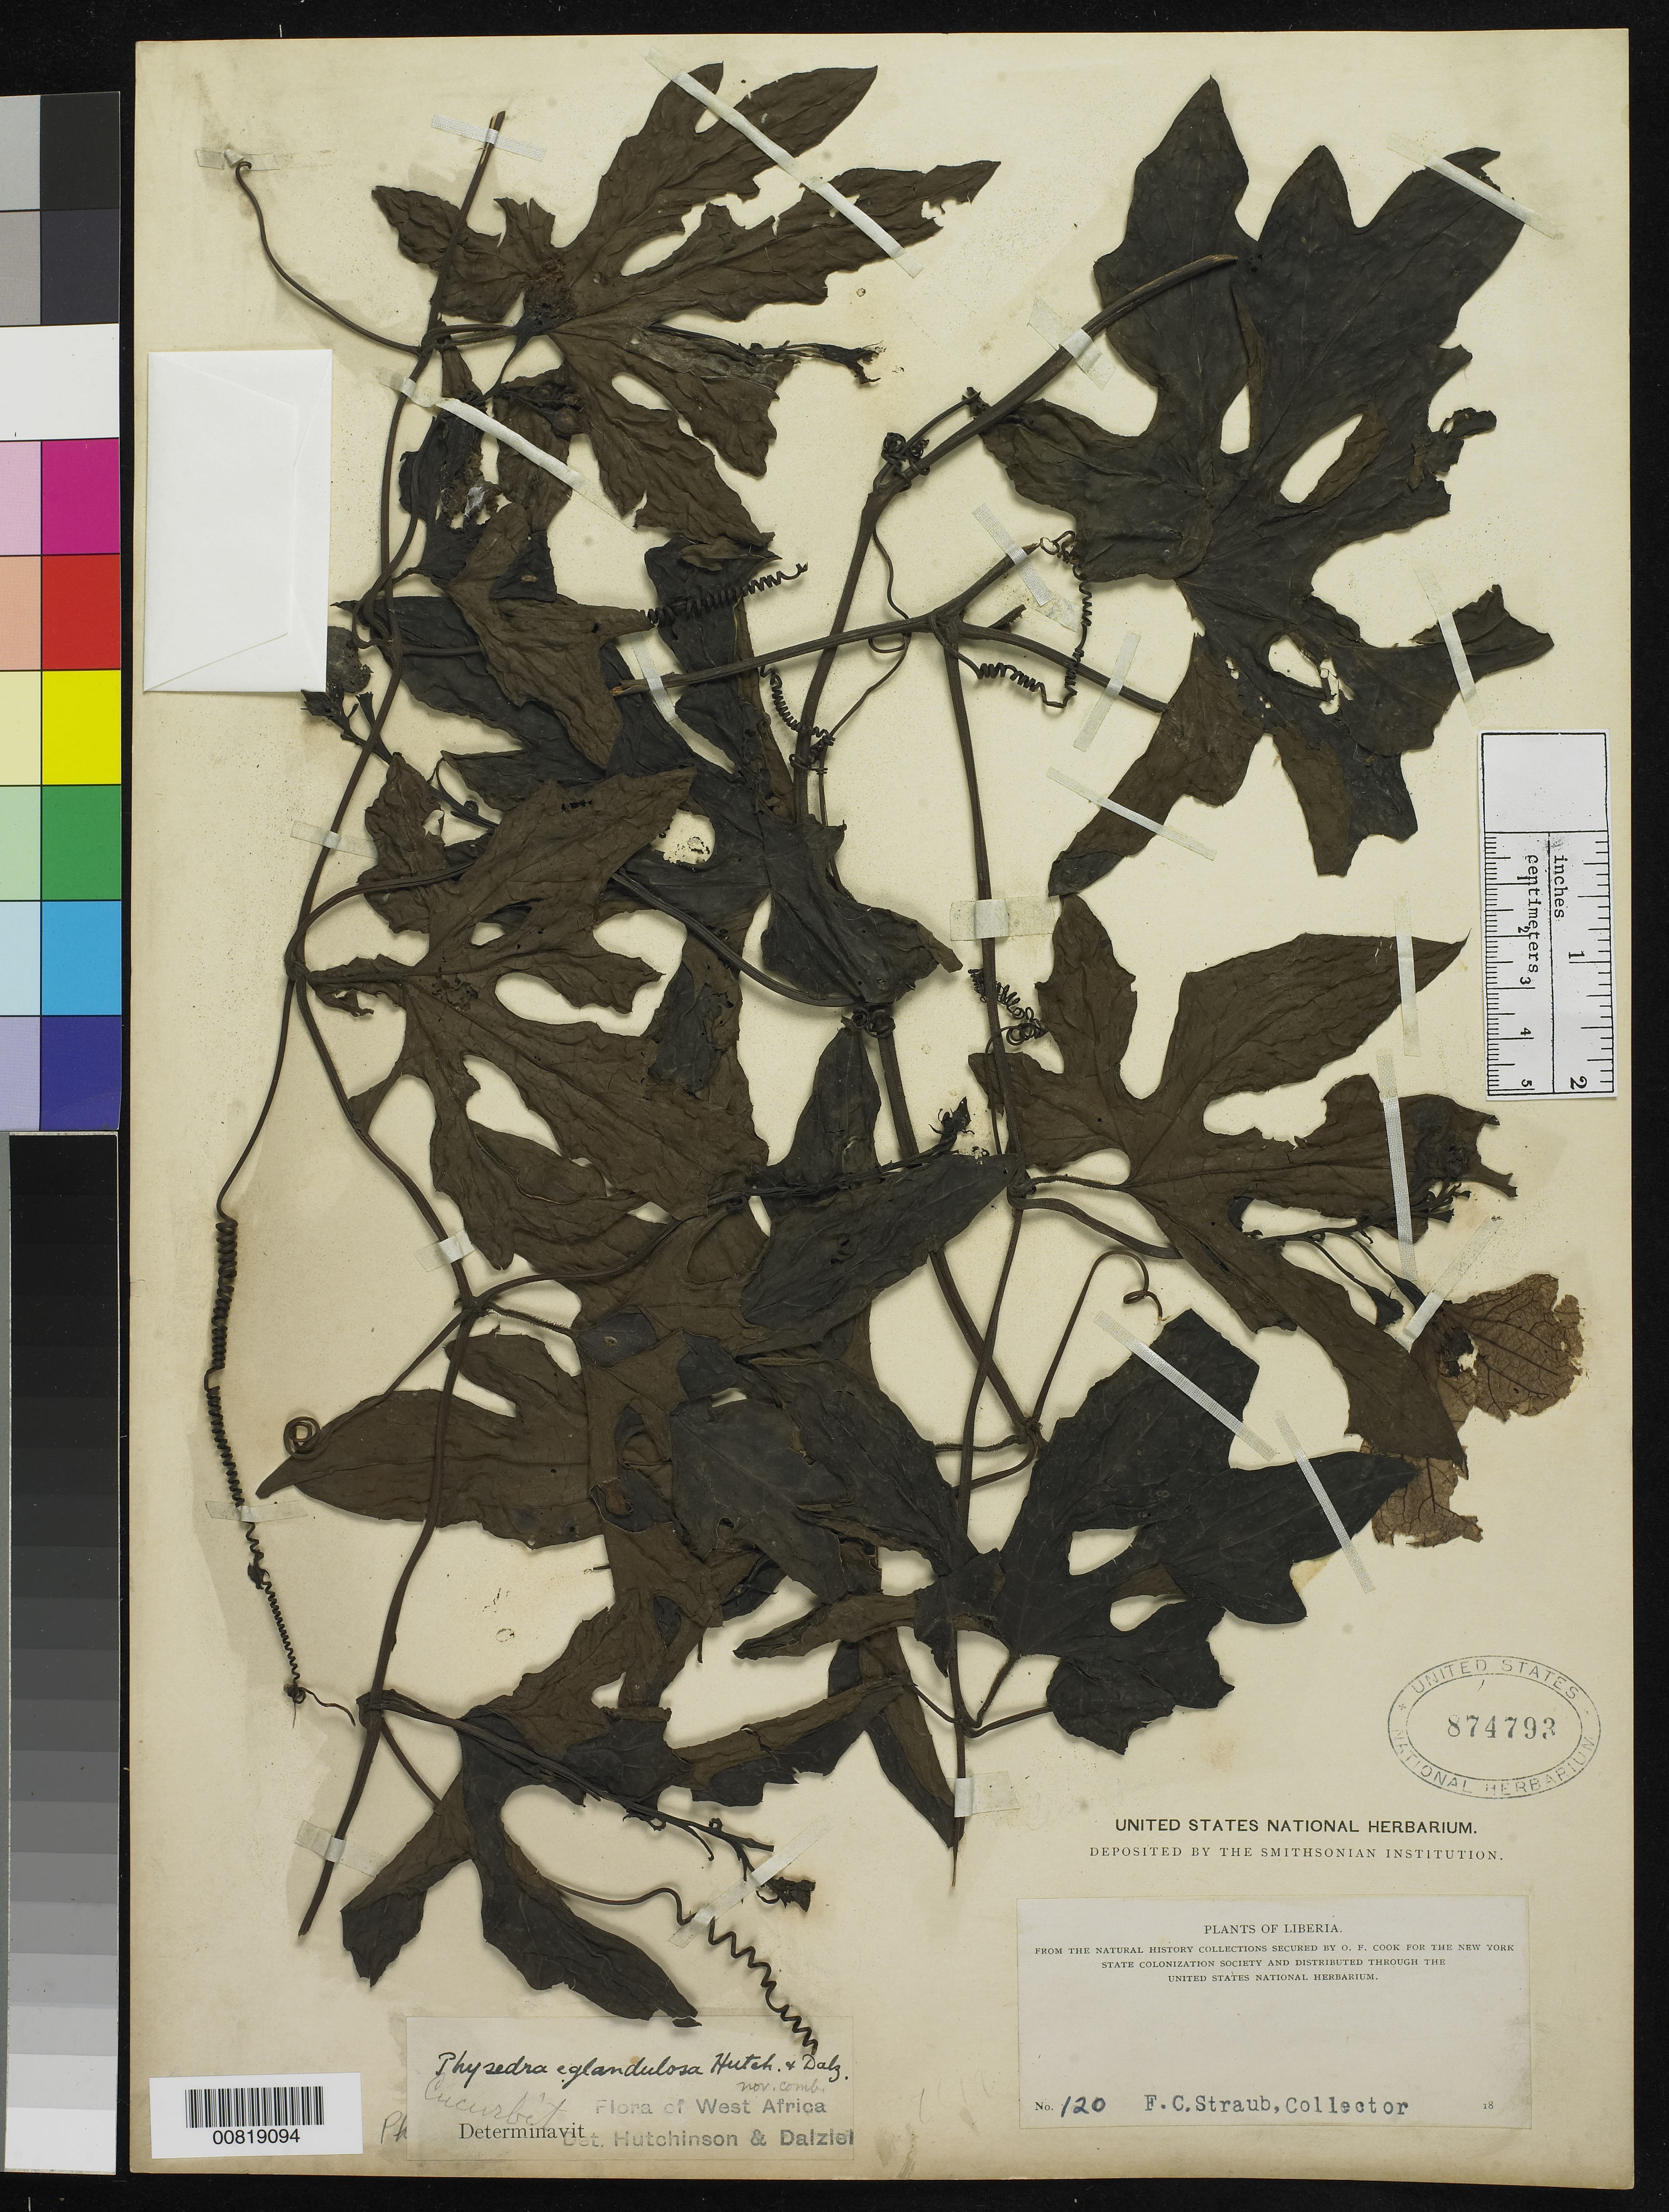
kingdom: Plantae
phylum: Tracheophyta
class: Magnoliopsida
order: Cucurbitales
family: Cucurbitaceae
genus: Physedra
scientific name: Physedra eglandulosa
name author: Hutch. & Dalziel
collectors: F. Straub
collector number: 120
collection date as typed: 18--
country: Liberia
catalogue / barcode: US 874793